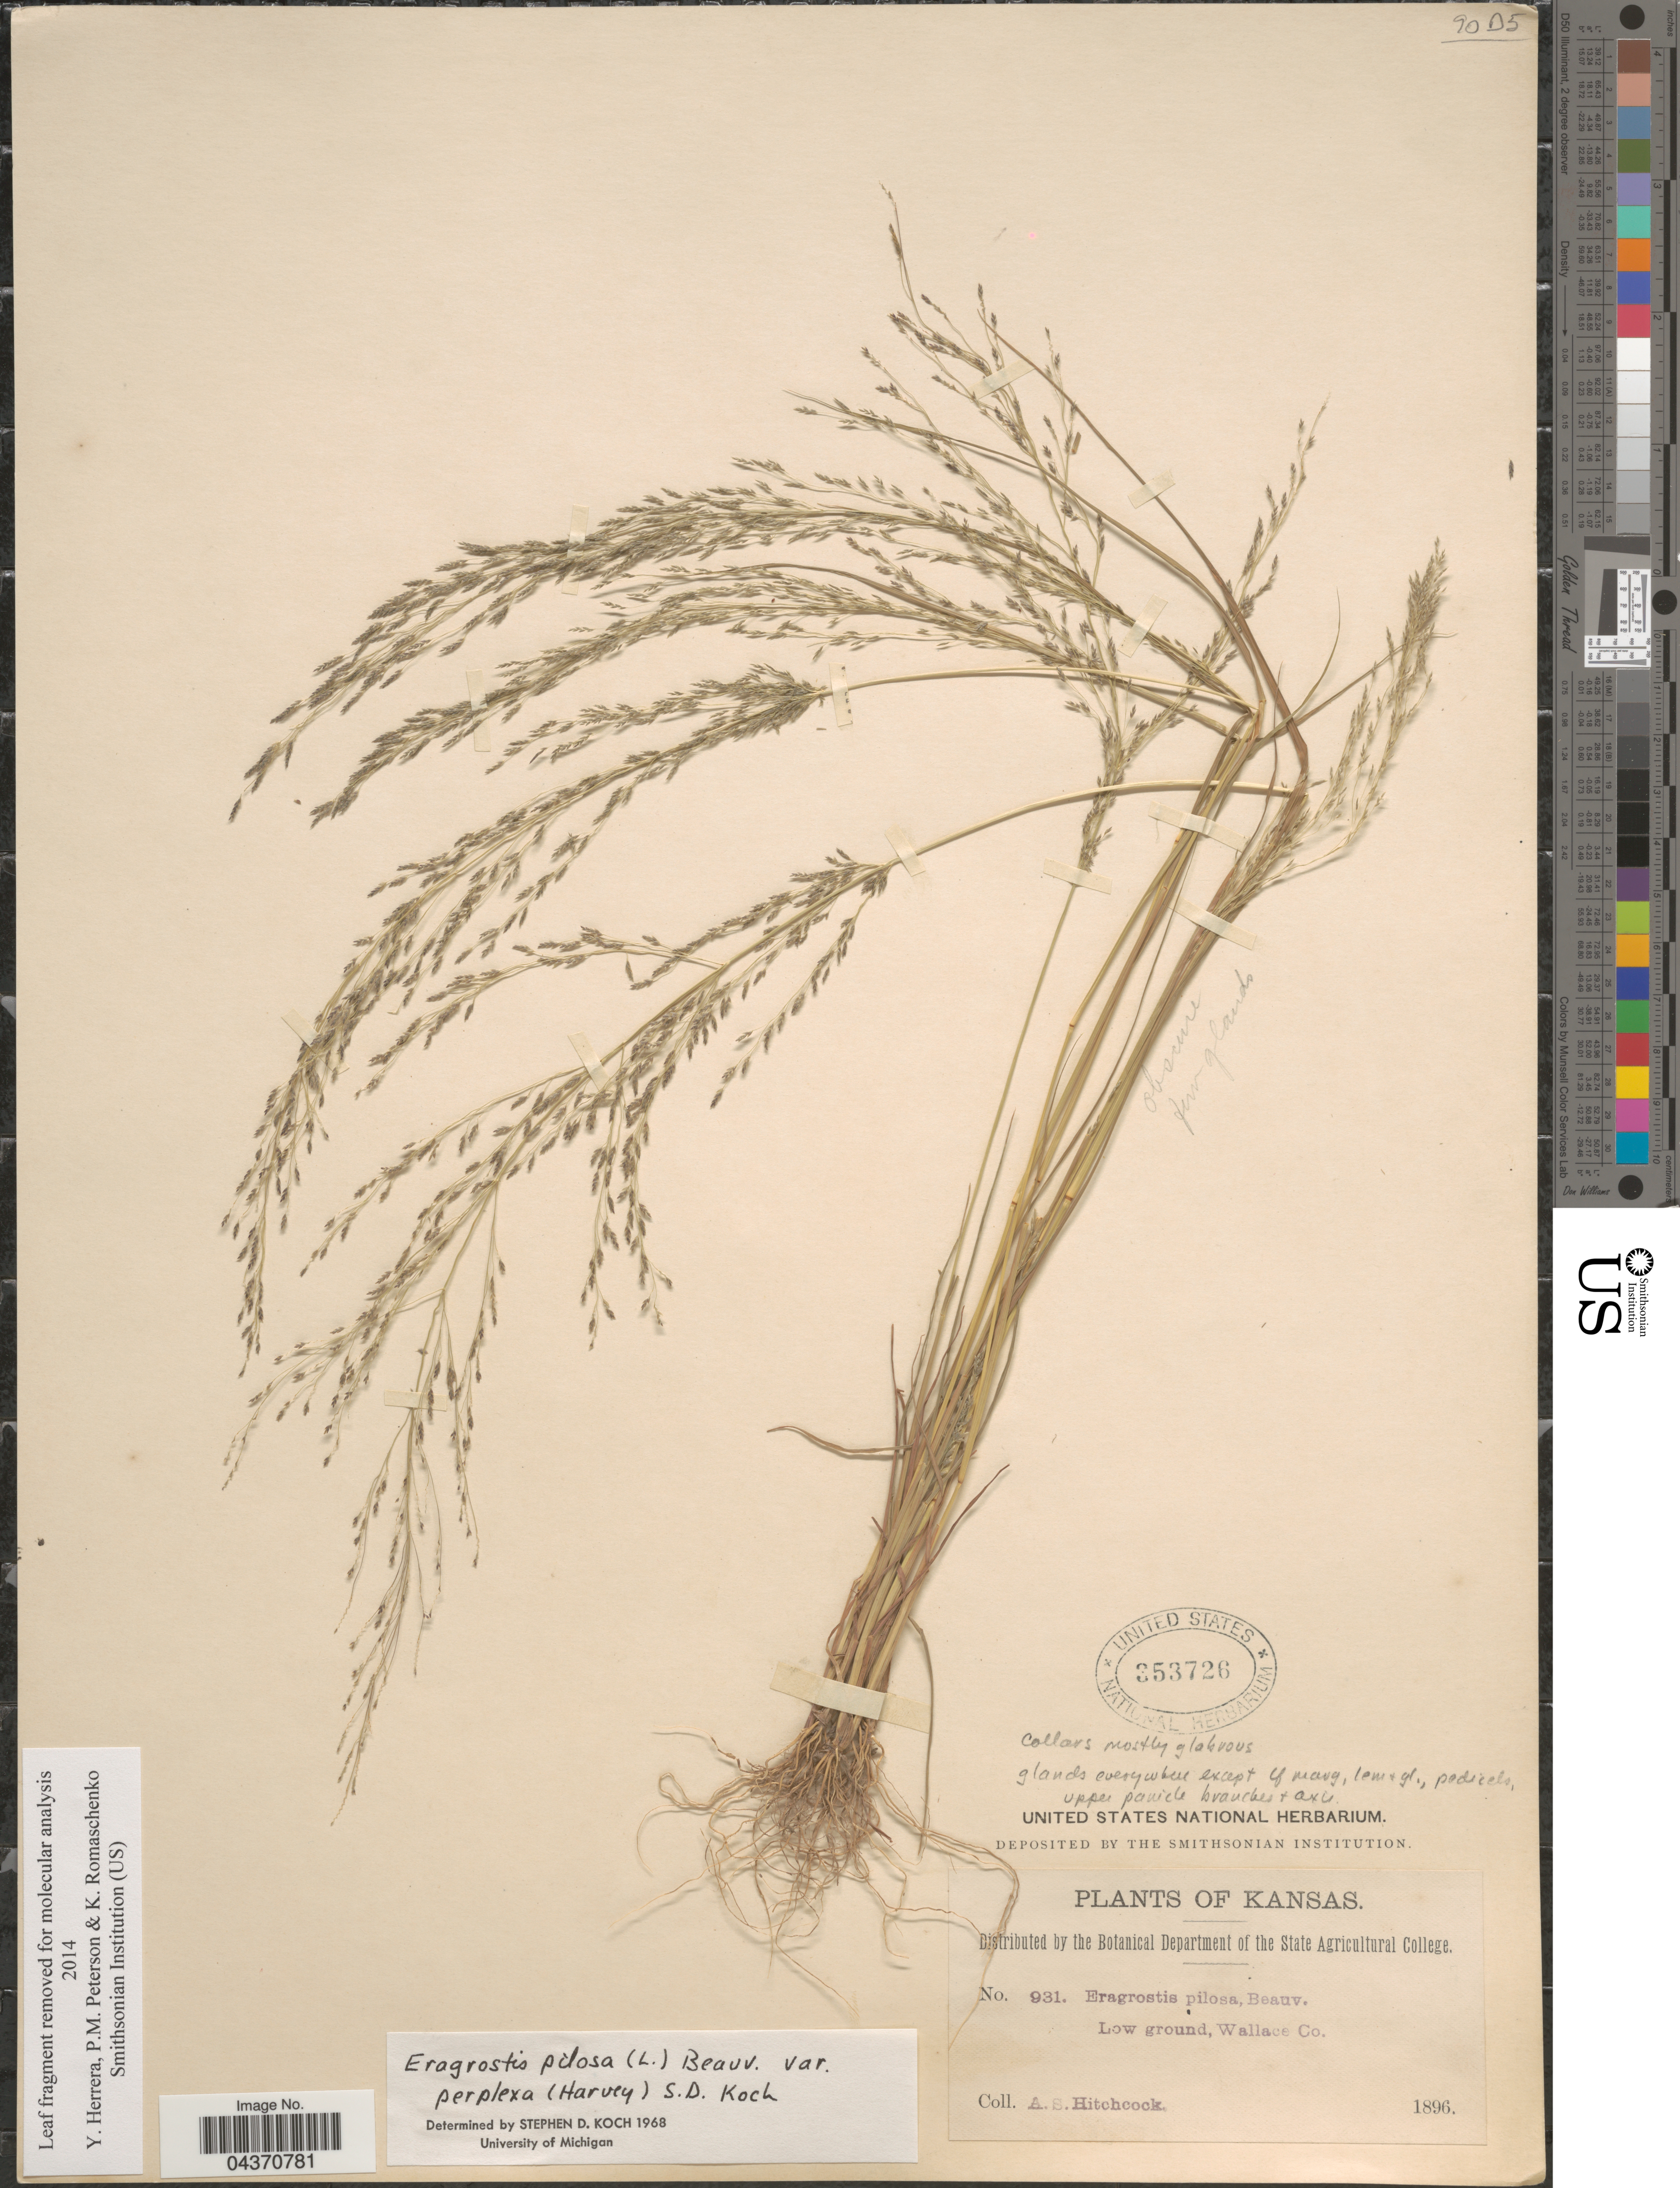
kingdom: Plantae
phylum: Tracheophyta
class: Liliopsida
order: Poales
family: Poaceae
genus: Eragrostis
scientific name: Eragrostis pilosa var. perplexa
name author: (L.H. Harv.) S.D. Koch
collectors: A. S. Hitchcock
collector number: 931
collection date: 1896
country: United States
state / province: Kansas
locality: Low ground, Wallace Co.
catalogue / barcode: US 353726